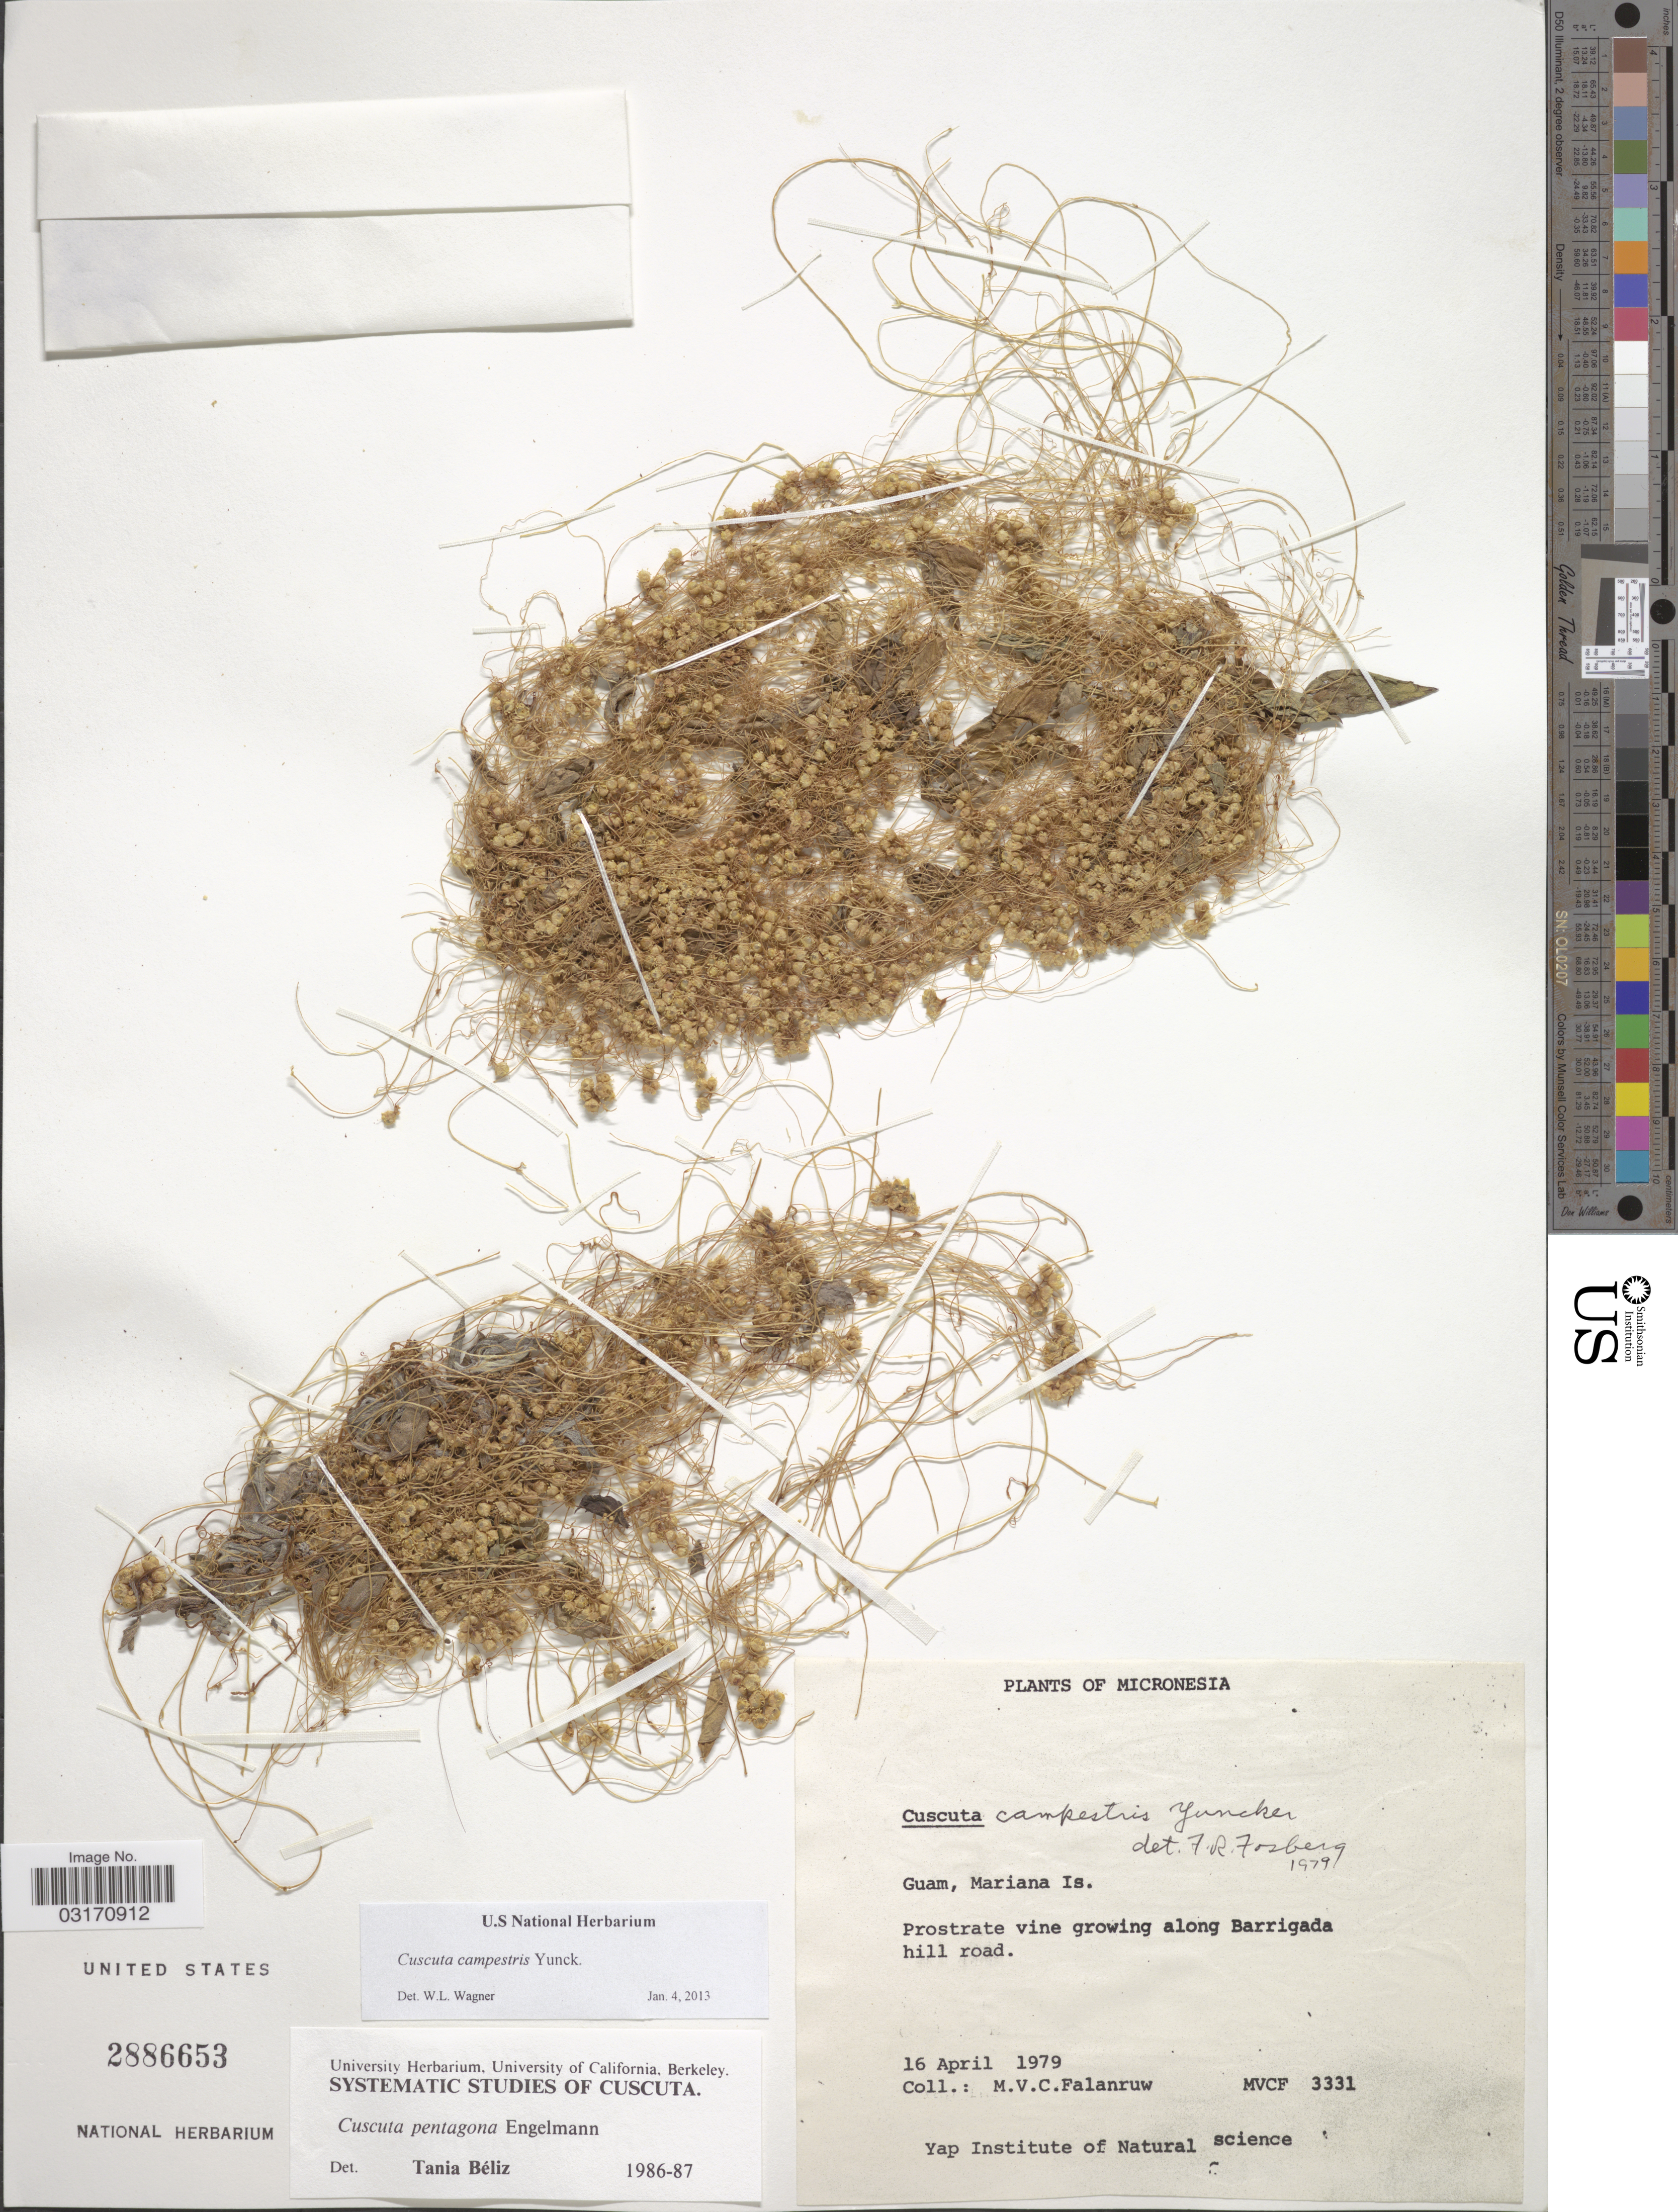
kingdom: Plantae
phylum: Tracheophyta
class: Magnoliopsida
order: Solanales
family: Convolvulaceae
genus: Cuscuta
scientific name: Cuscuta pentagona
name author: Engelm.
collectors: M. V. Falanruw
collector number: MVCF 3331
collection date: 1979-04-16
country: Guam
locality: Micronesia. Mariana Is. Prostrate vine growing along Barrigada hill road.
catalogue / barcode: US 2886653